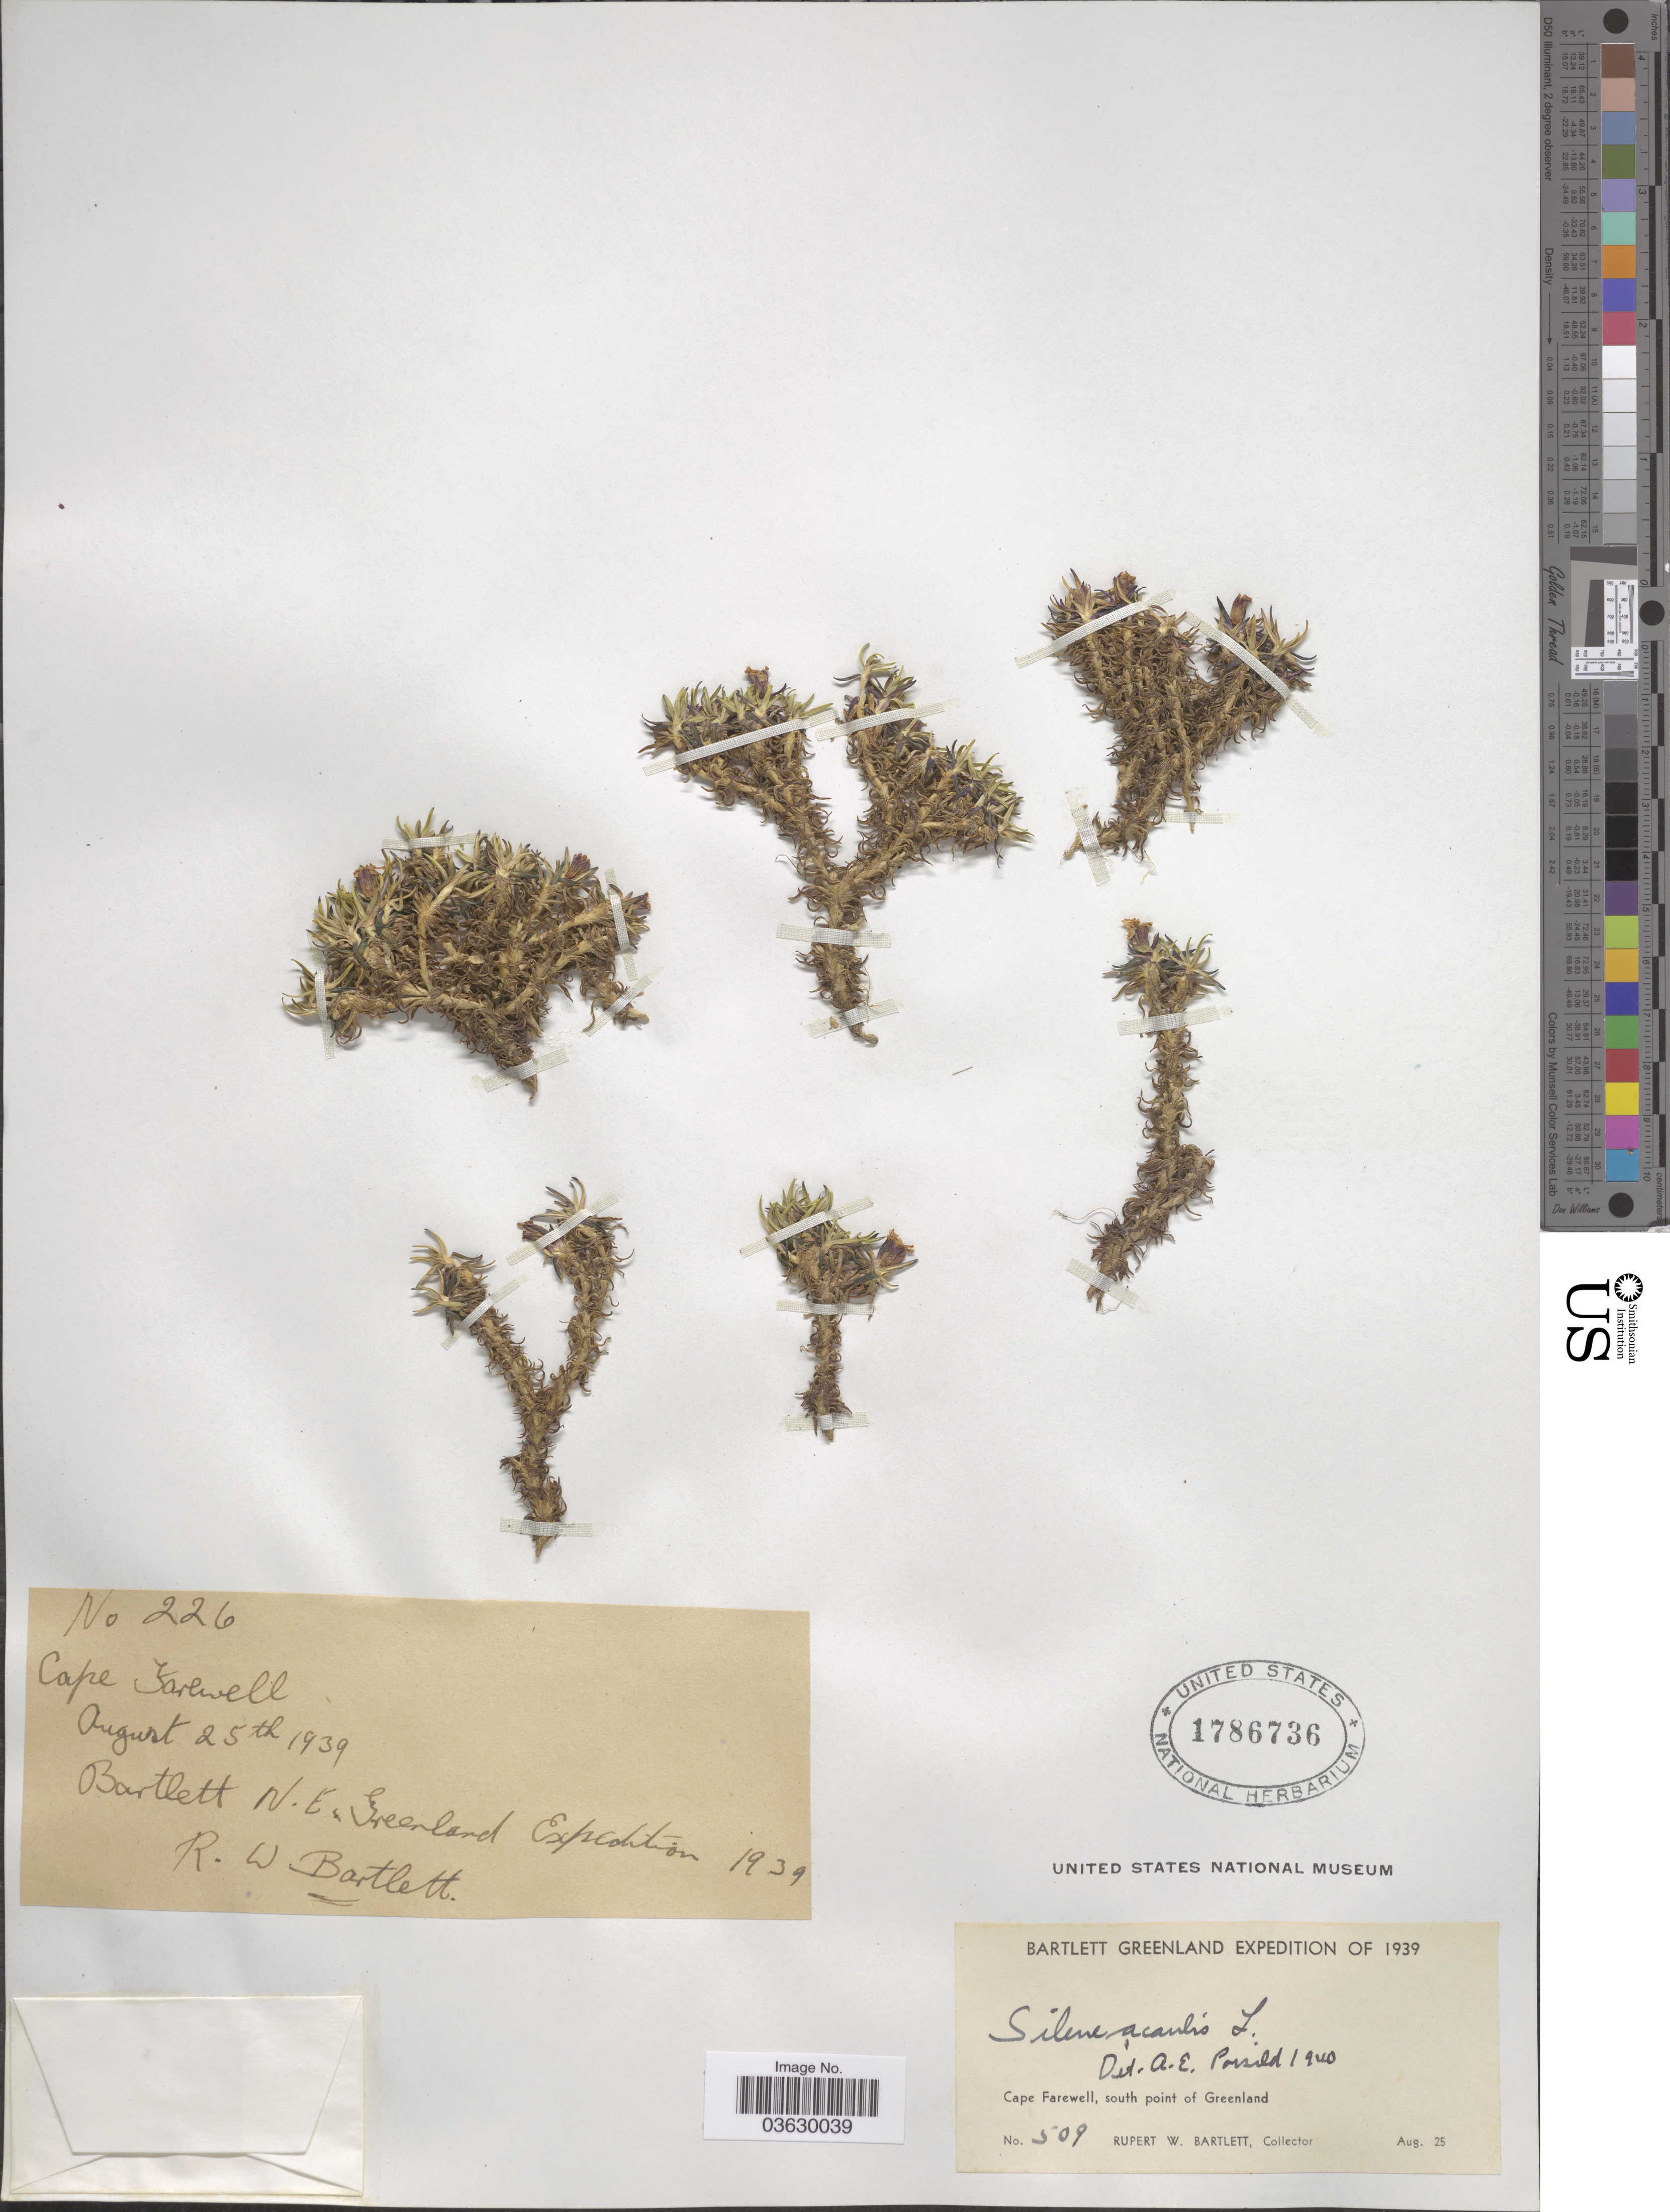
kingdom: Plantae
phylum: Tracheophyta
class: Magnoliopsida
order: Caryophyllales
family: Caryophyllaceae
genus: Silene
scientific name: Silene acaulis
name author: (L.) Jacq.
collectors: R. W. Bartlett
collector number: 509/226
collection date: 1939-08-25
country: Greenland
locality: Cape Farewell, south point of Greenland. N. E. Greenland.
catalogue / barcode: US 1786736